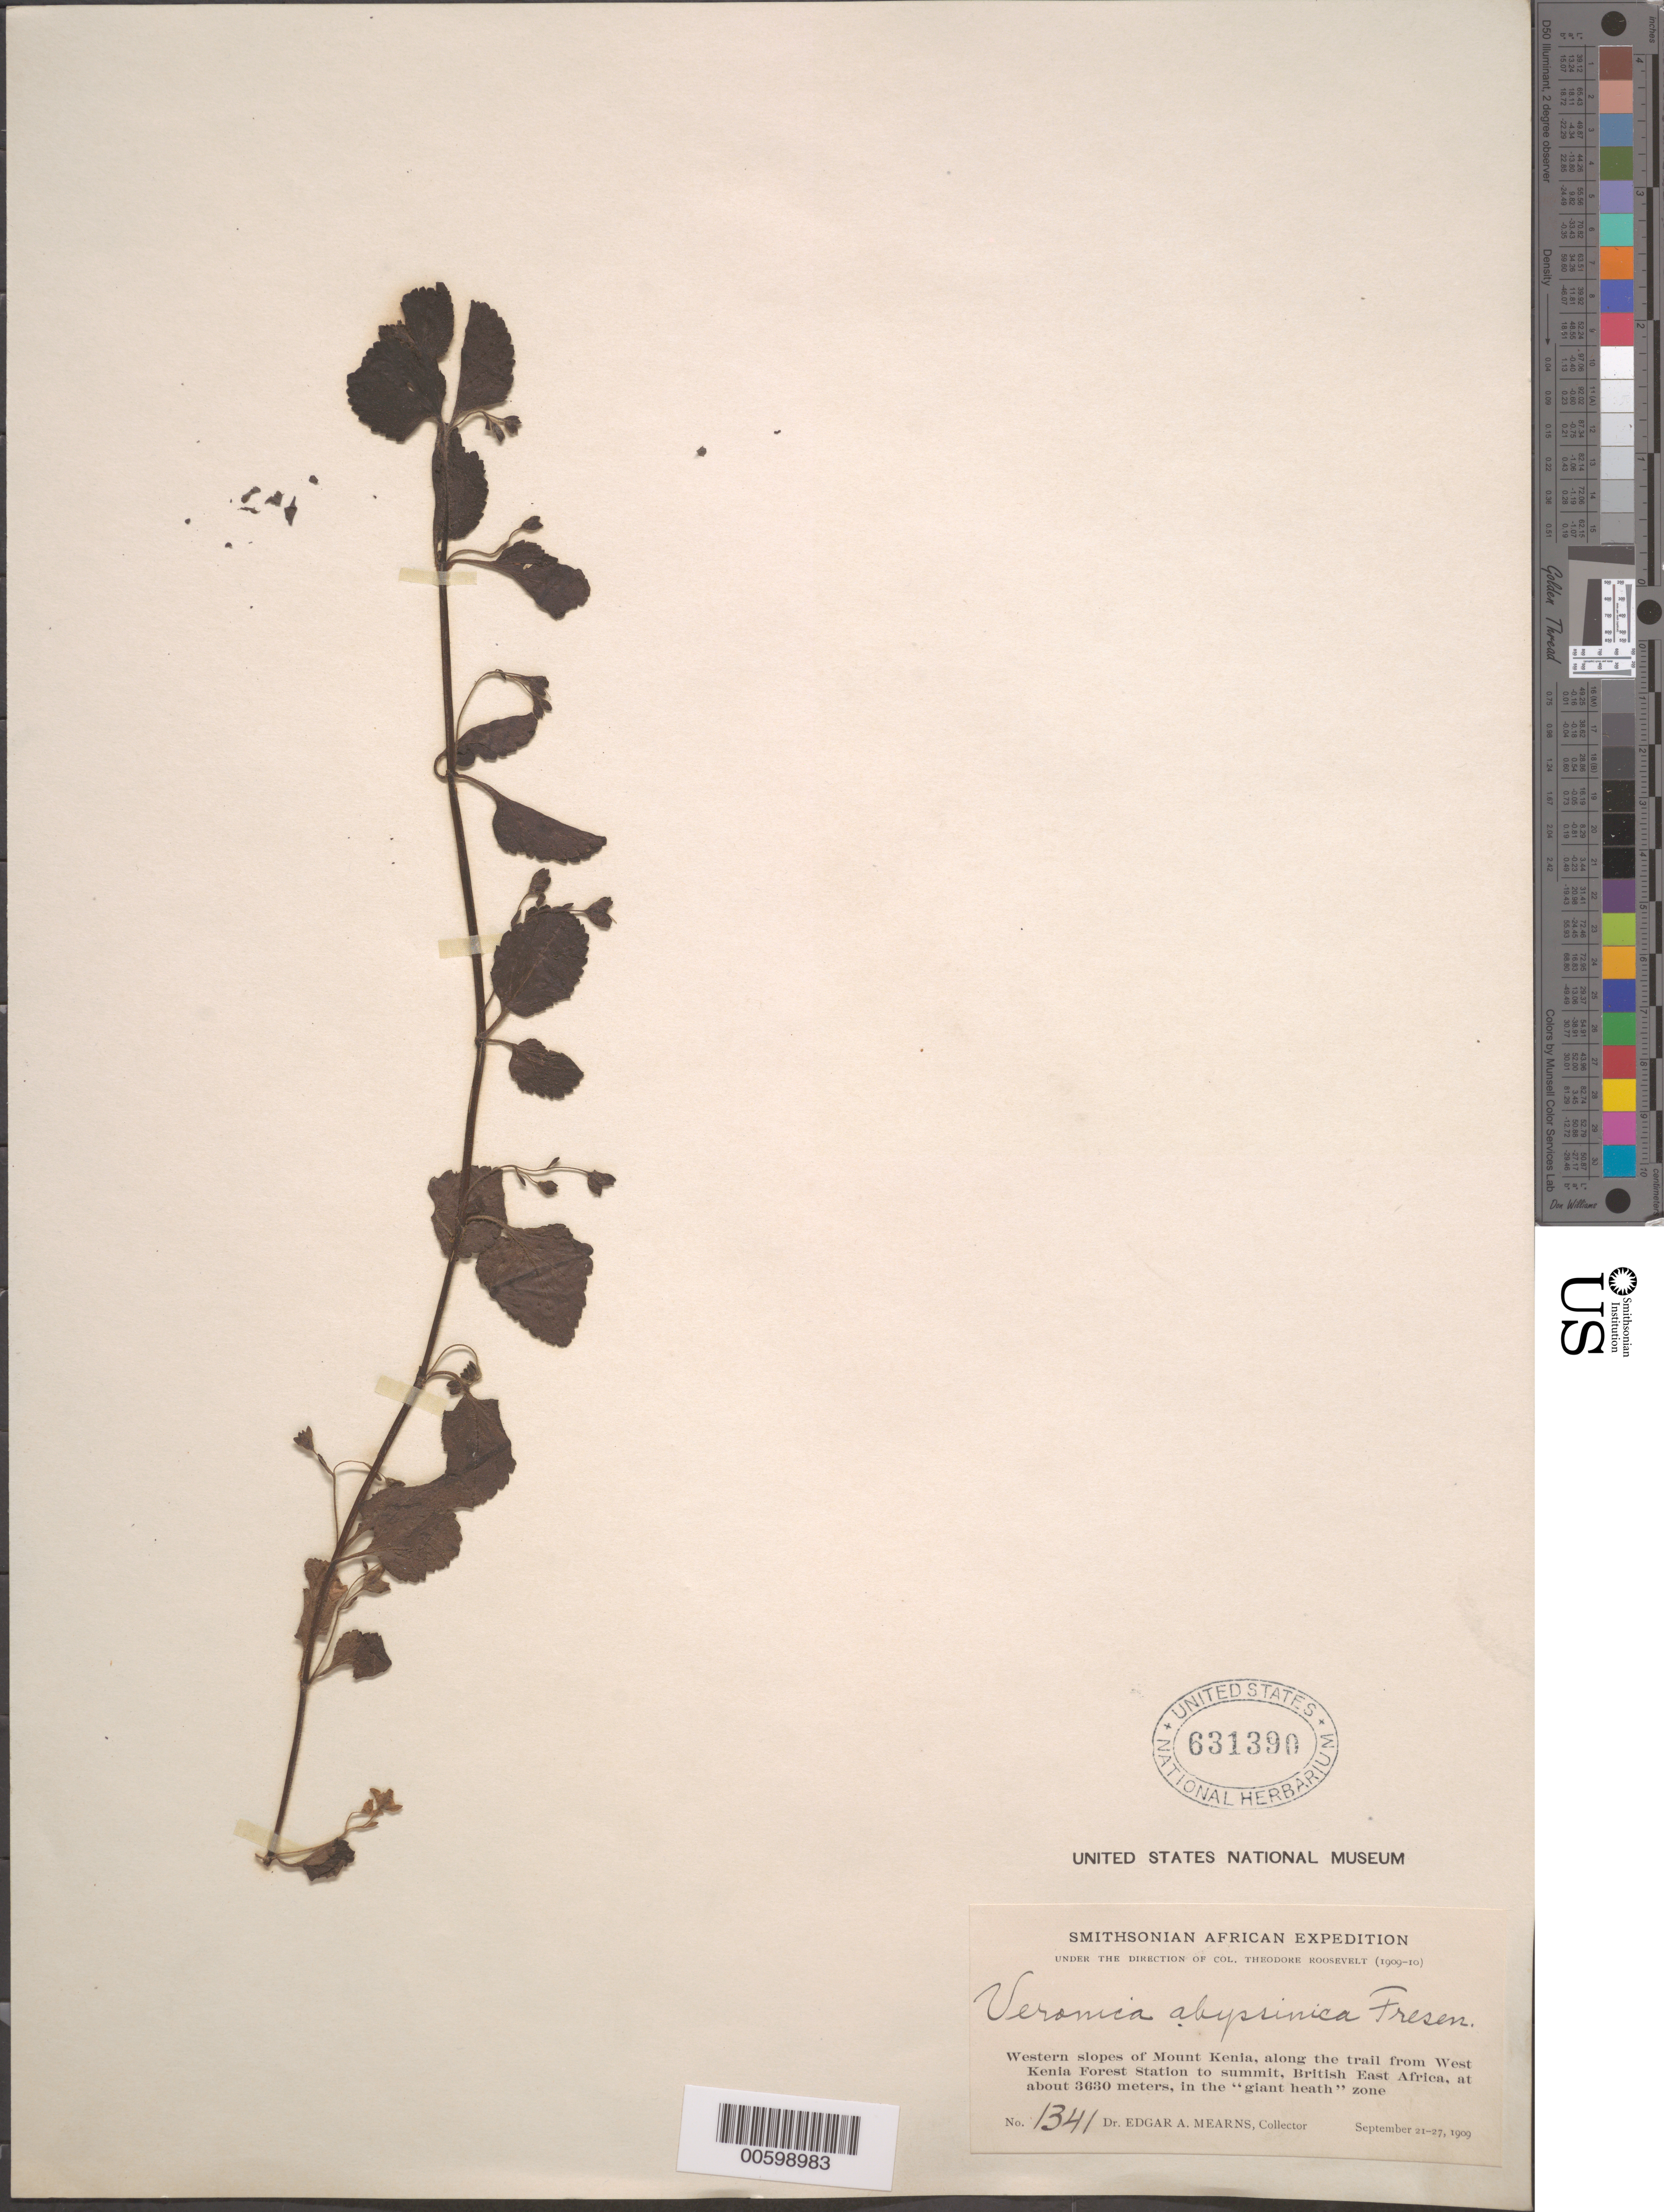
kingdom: Plantae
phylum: Tracheophyta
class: Magnoliopsida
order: Lamiales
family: Plantaginaceae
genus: Veronica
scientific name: Veronica abyssinica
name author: Fresen.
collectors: E. A. Mearns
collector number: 1341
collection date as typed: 21 Sep 1909 to 27 Sep 1909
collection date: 1909-09-21/1909-09-27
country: Kenya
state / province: Nyeri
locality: Western slopes of mount Kenya, along the trail from West Kenya Forest Station to summit, in the " giany health" zone.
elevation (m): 3630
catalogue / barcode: US 631390